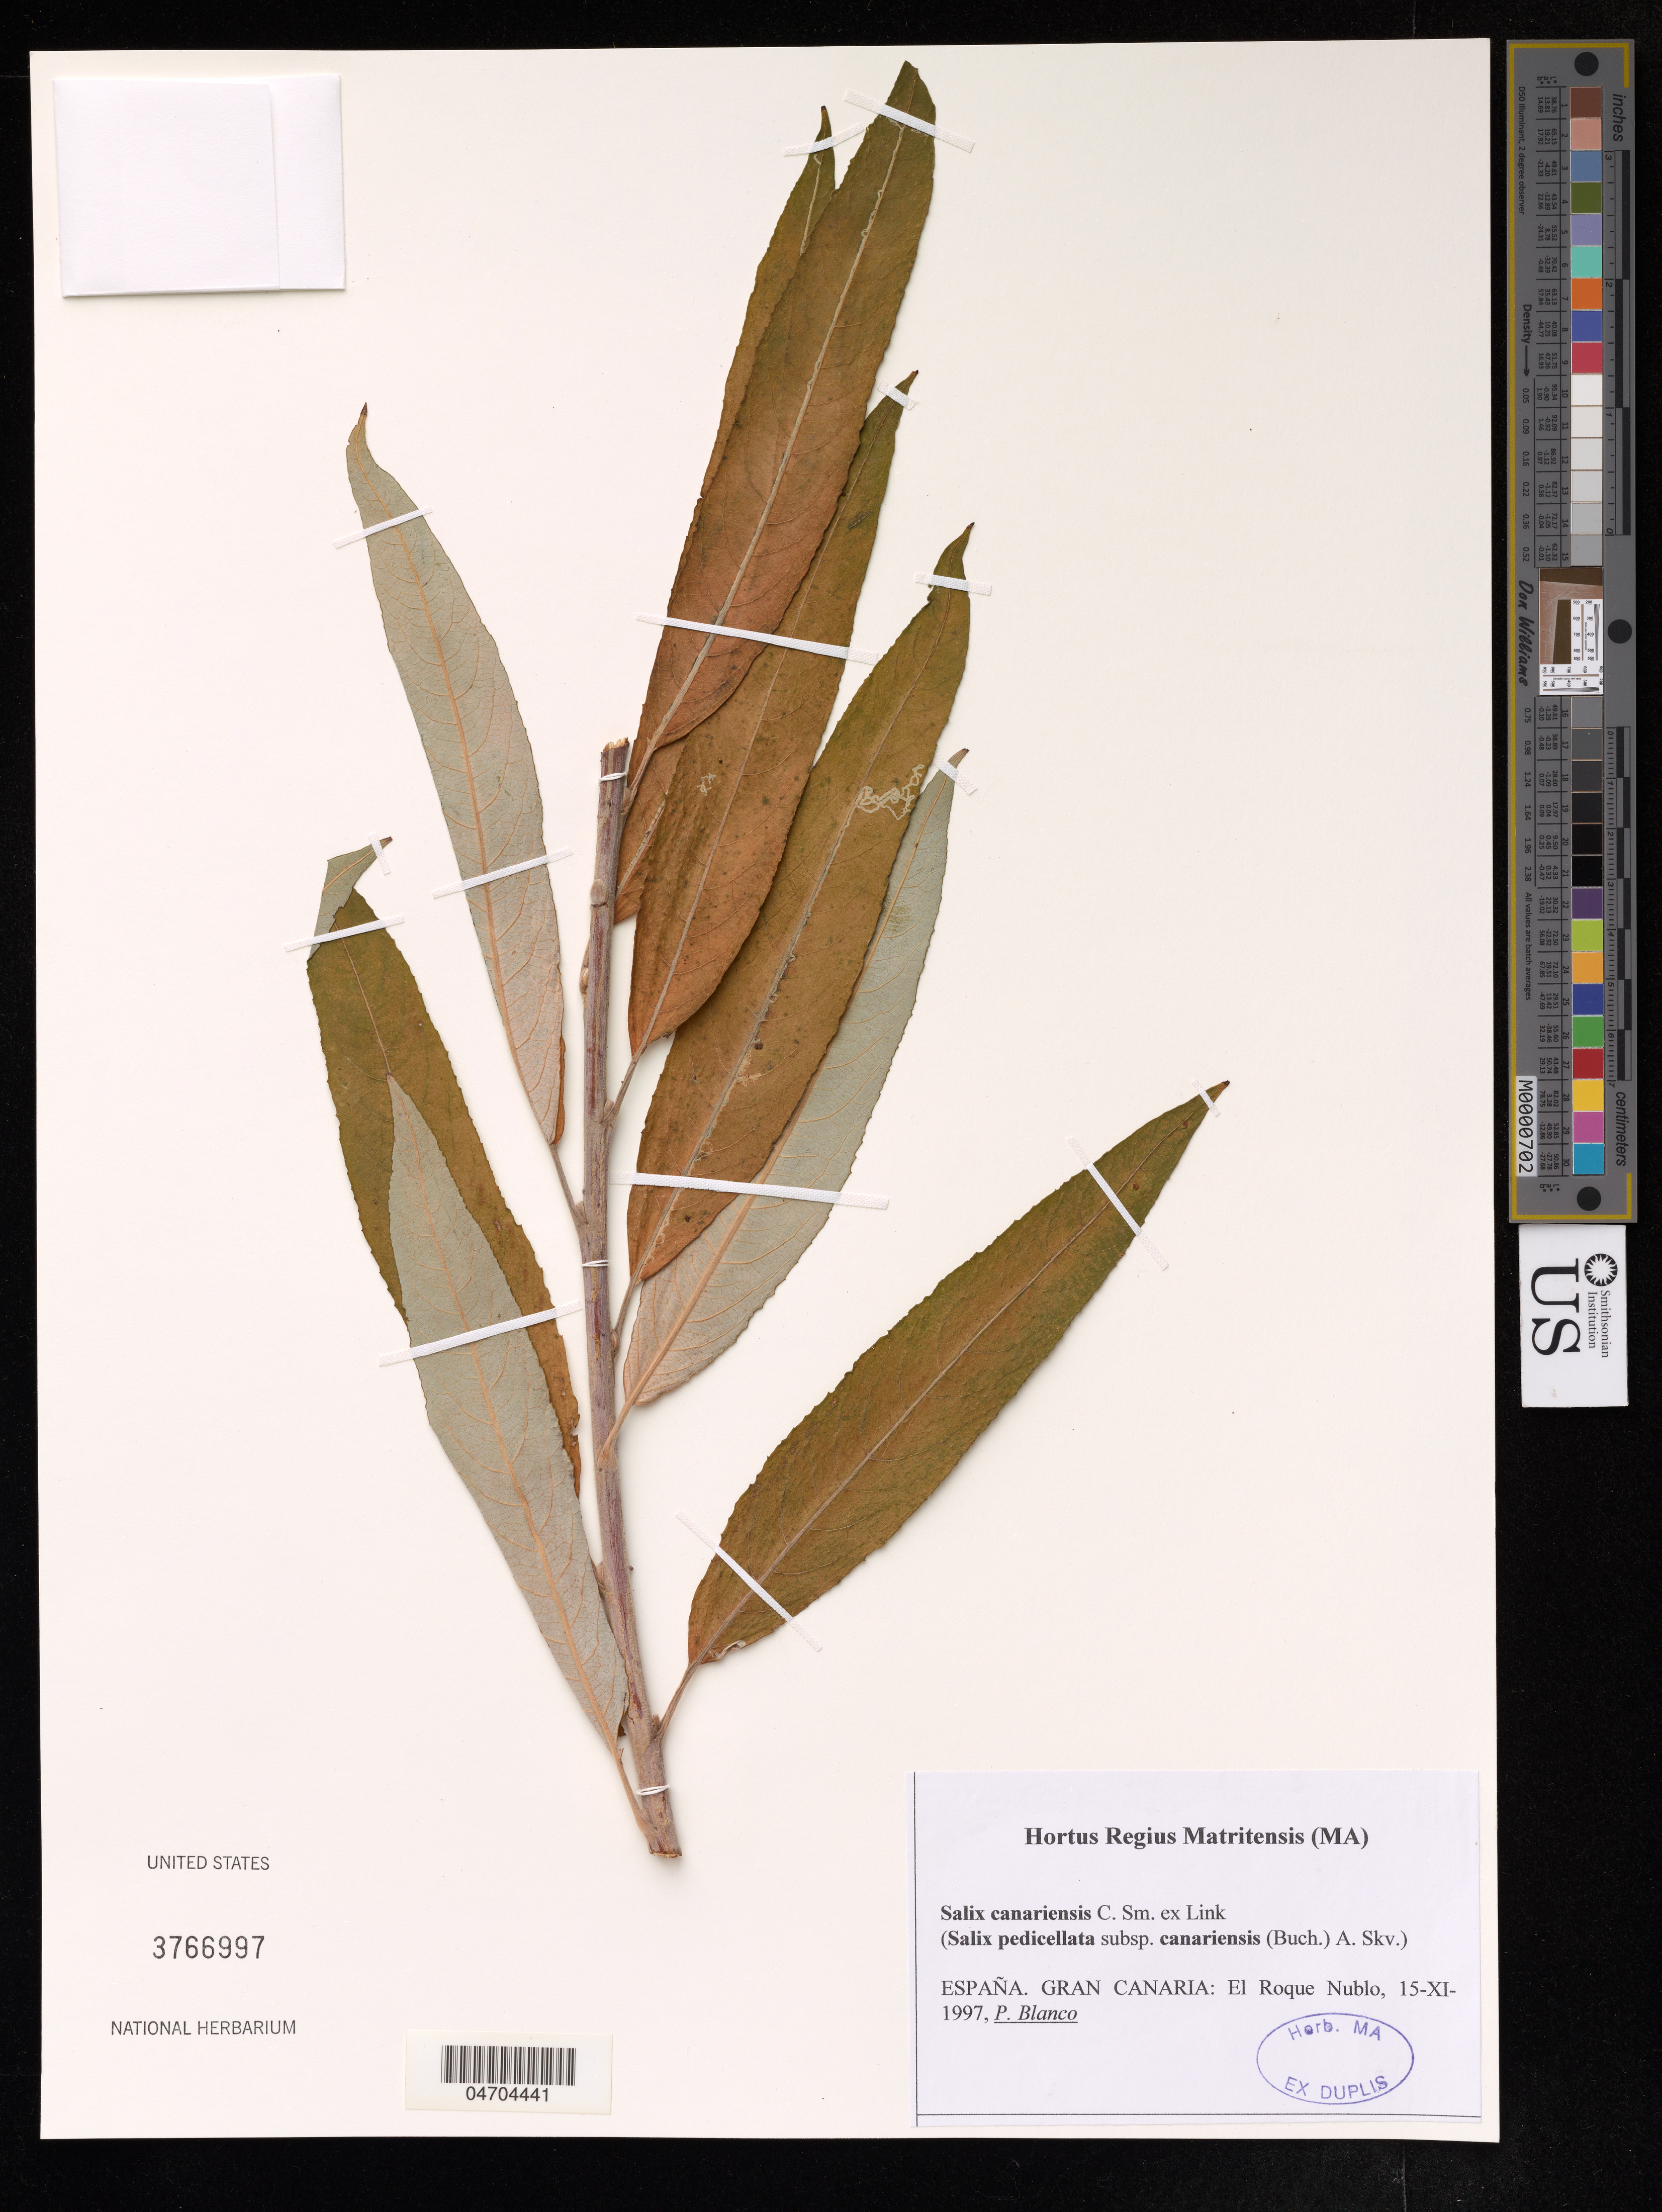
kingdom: Plantae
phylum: Tracheophyta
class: Magnoliopsida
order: Malpighiales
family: Salicaceae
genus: Salix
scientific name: Salix canariensis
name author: C. Sm. ex Link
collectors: P. Blanco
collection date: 1997-11-15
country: Spain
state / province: Canary Islands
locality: España. Gran Canaria: El Roque Nublo.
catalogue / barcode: US 3766997